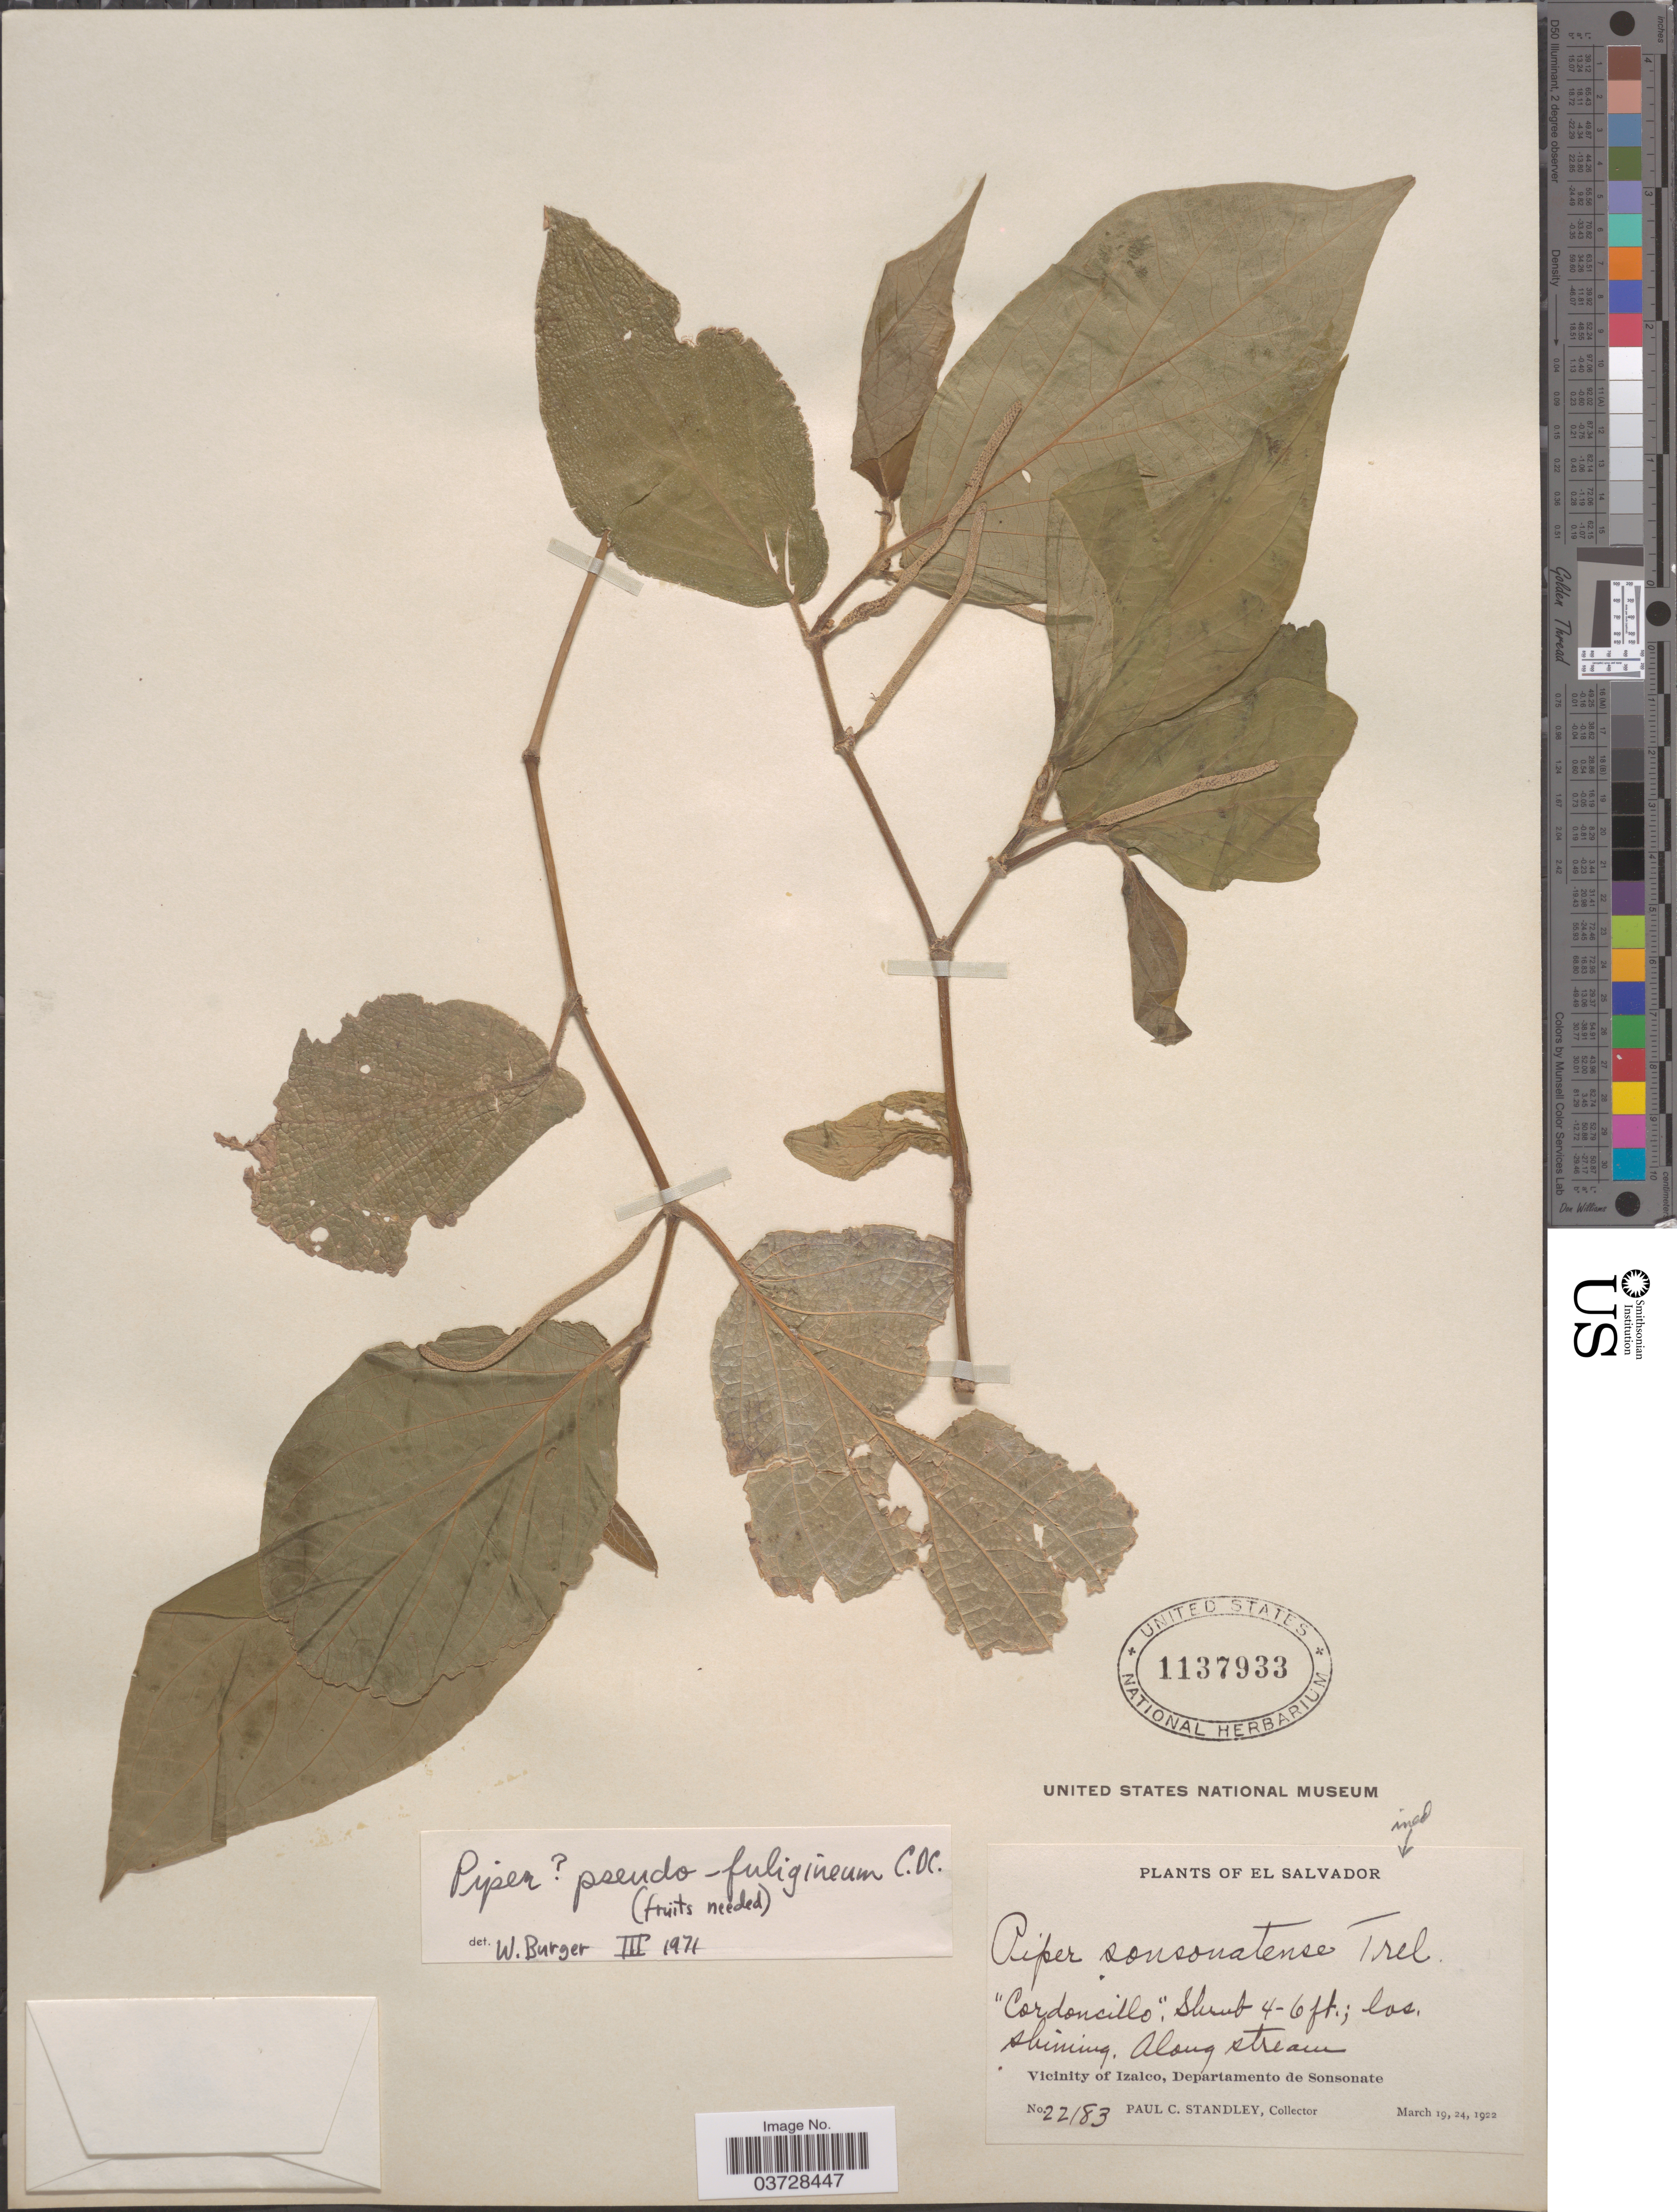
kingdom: Plantae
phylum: Tracheophyta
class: Magnoliopsida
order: Piperales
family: Piperaceae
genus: Piper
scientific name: Piper pseudofuligineum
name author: C. DC.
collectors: P. C. Standley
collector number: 22183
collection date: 1922-03-19/1922-03-24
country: El Salvador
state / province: Sonsonate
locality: Along stream. Vicinity of Izalco, Departamento de Sonsonate.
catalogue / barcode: US 1137933